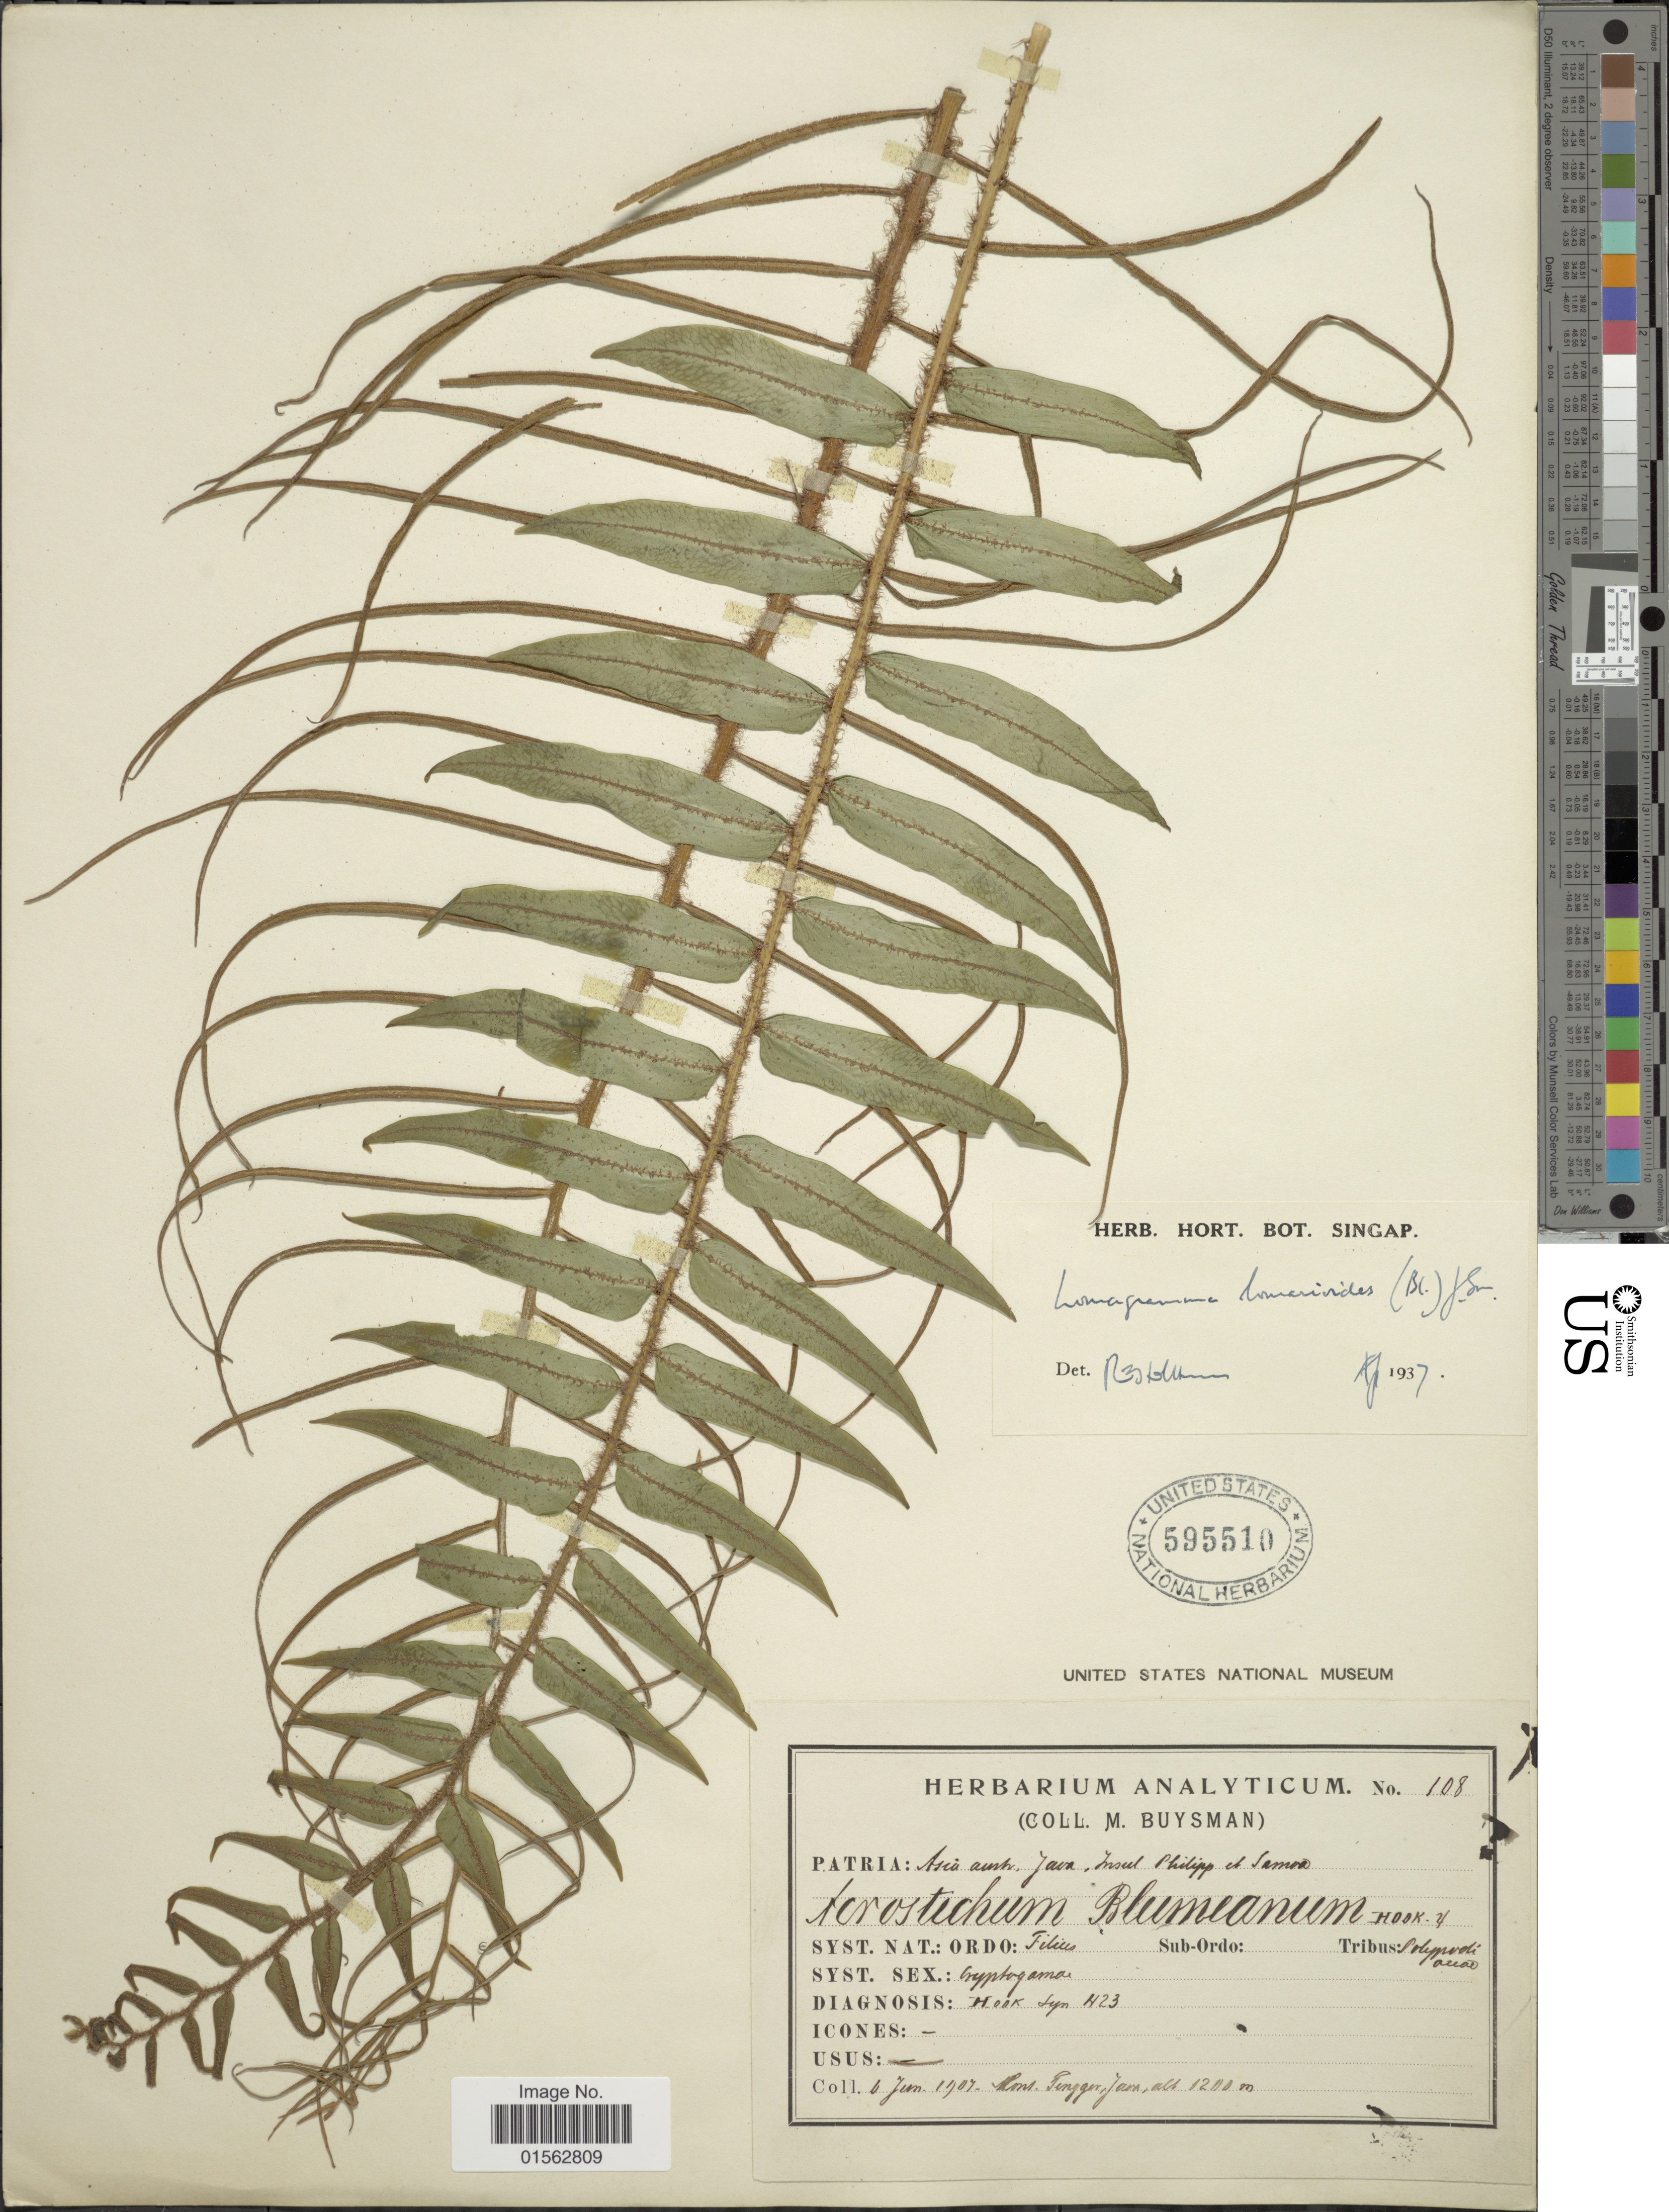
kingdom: Plantae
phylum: Tracheophyta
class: Polypodiopsida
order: Polypodiales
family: Dryopteridaceae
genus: Lomagramma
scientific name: Lomagramma lomarioides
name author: (Blume) J. Sm.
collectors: M. Buysman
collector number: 108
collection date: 1907-06-06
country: Indonesia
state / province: Java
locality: Mont Tennger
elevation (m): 1200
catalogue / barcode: US 595510